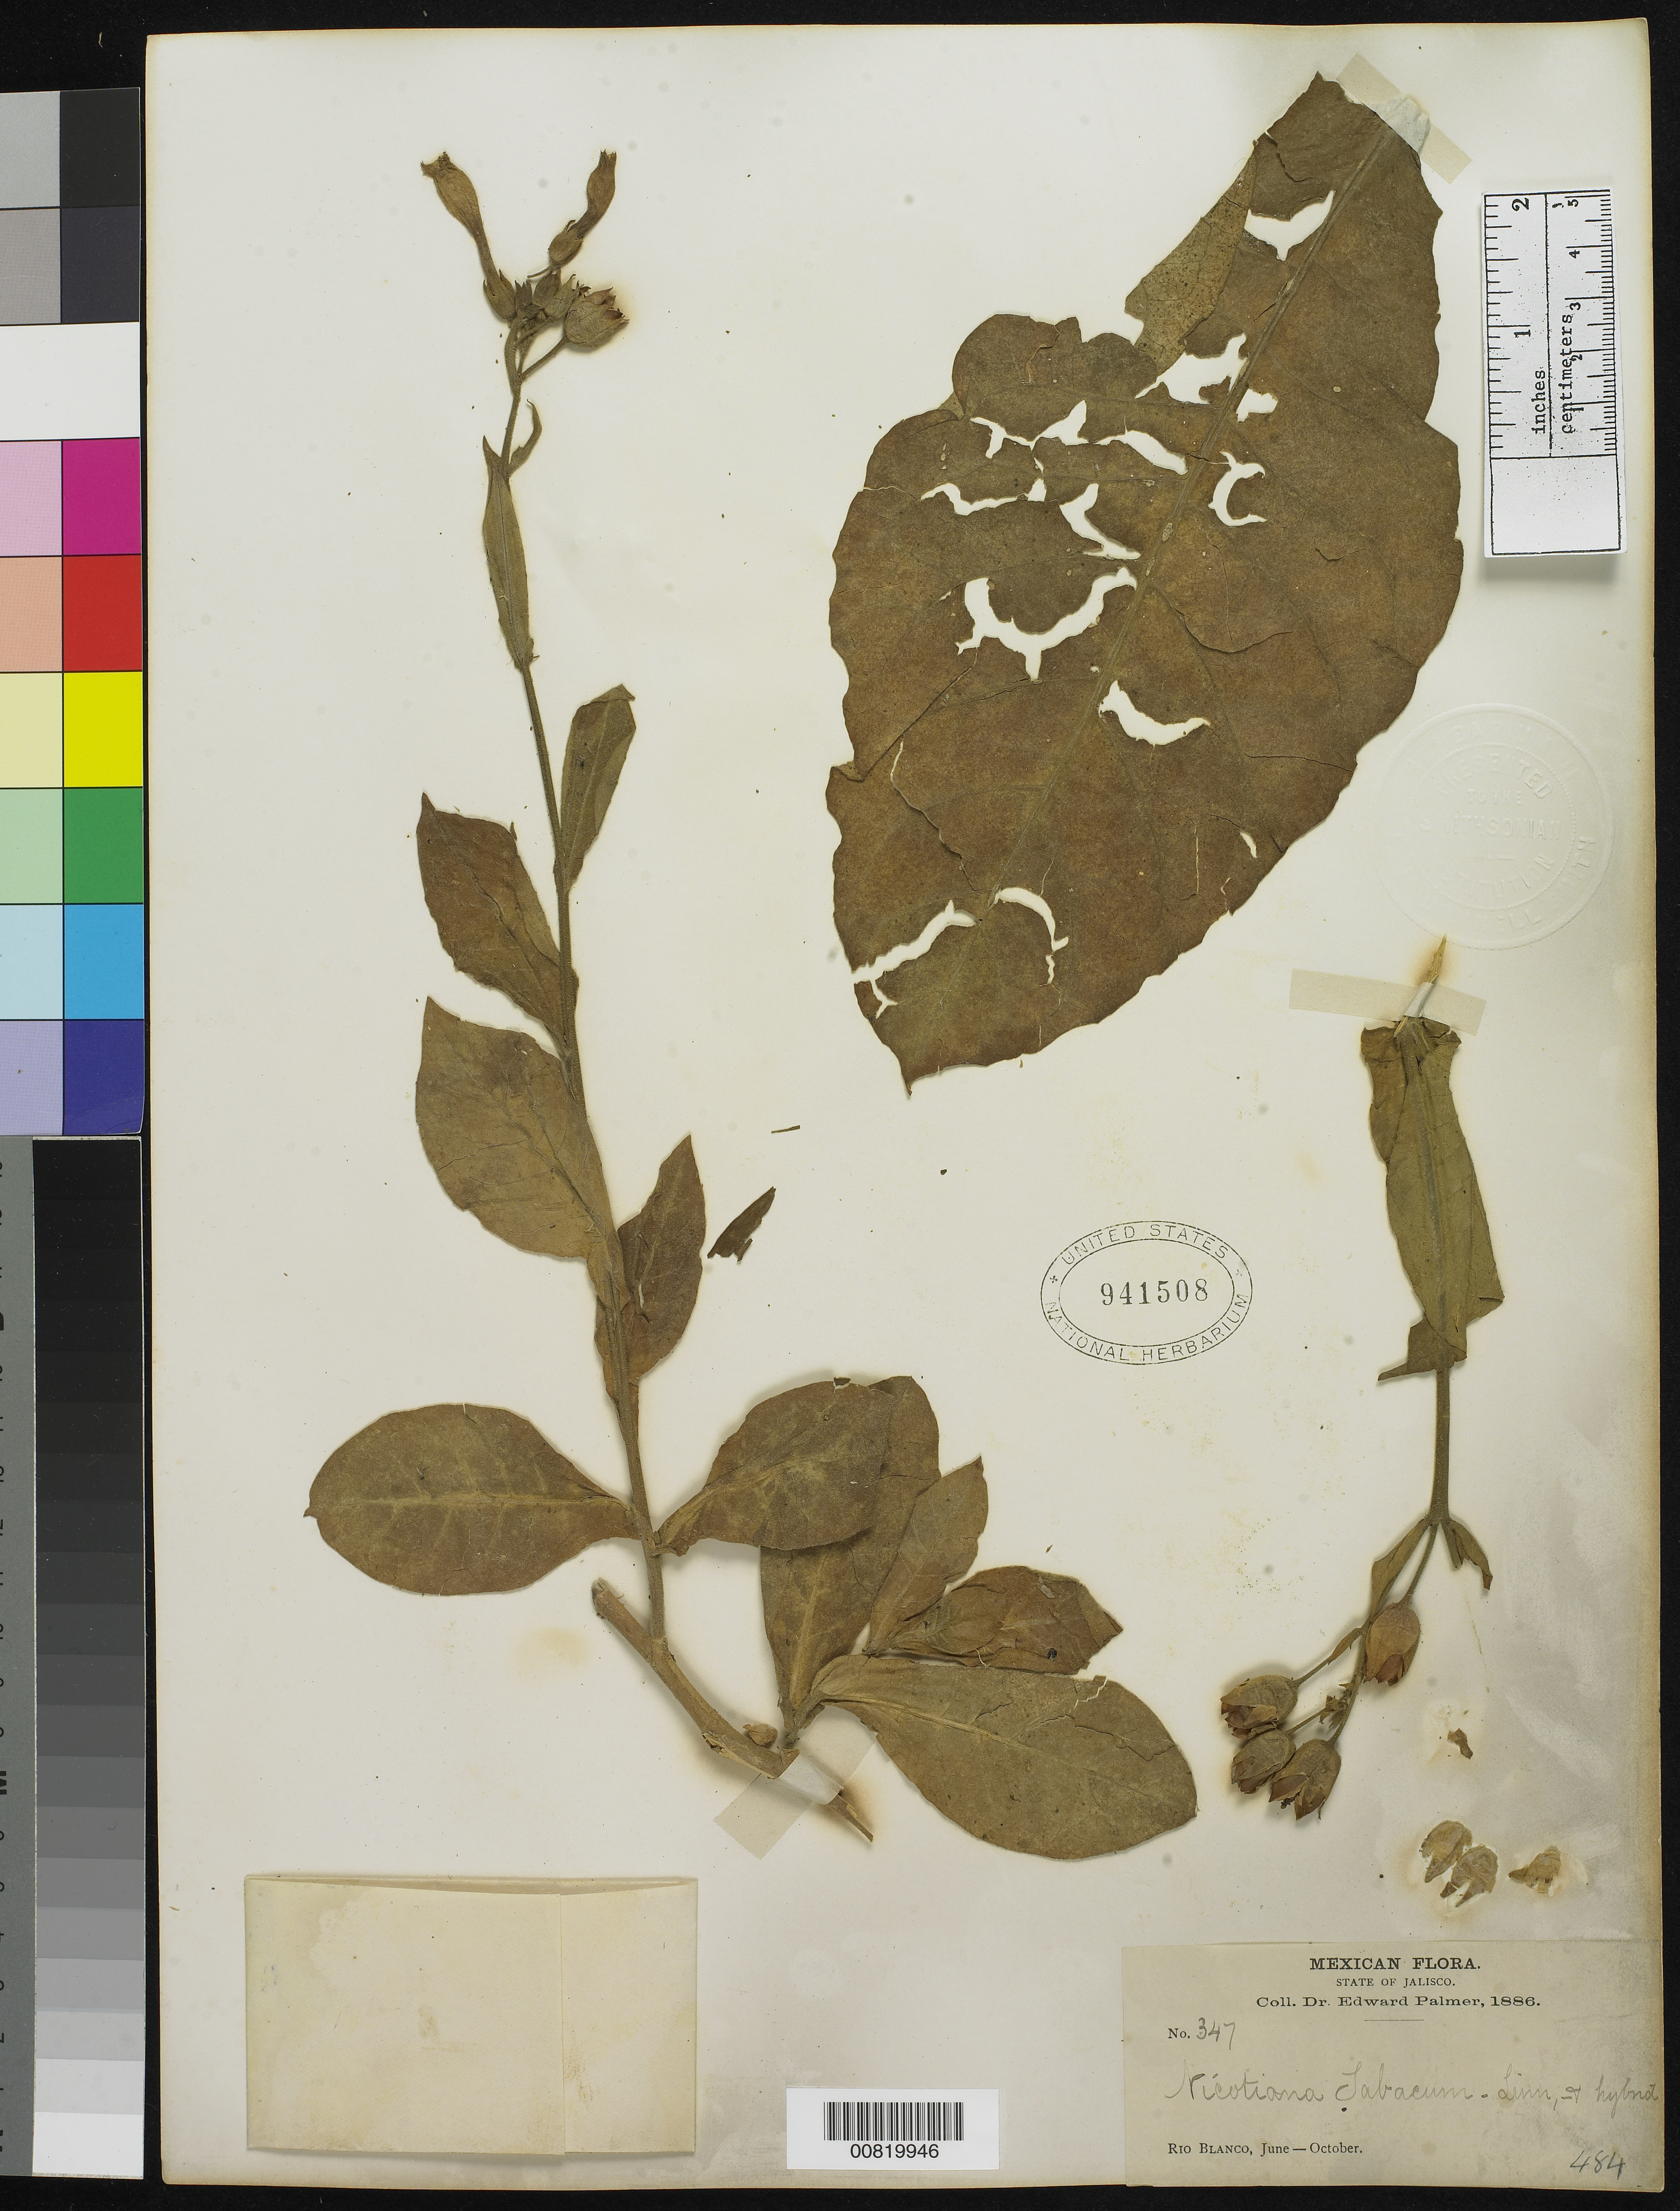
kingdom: Plantae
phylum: Tracheophyta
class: Magnoliopsida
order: Solanales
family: Solanaceae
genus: Nicotiana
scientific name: Nicotiana tabacum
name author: L.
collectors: E. Palmer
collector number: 347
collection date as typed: Jun 1886 to -- Oct 1886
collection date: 1886-06/1886-10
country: Mexico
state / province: Jalisco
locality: Río Blanco, Jalisco.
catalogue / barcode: US 941508